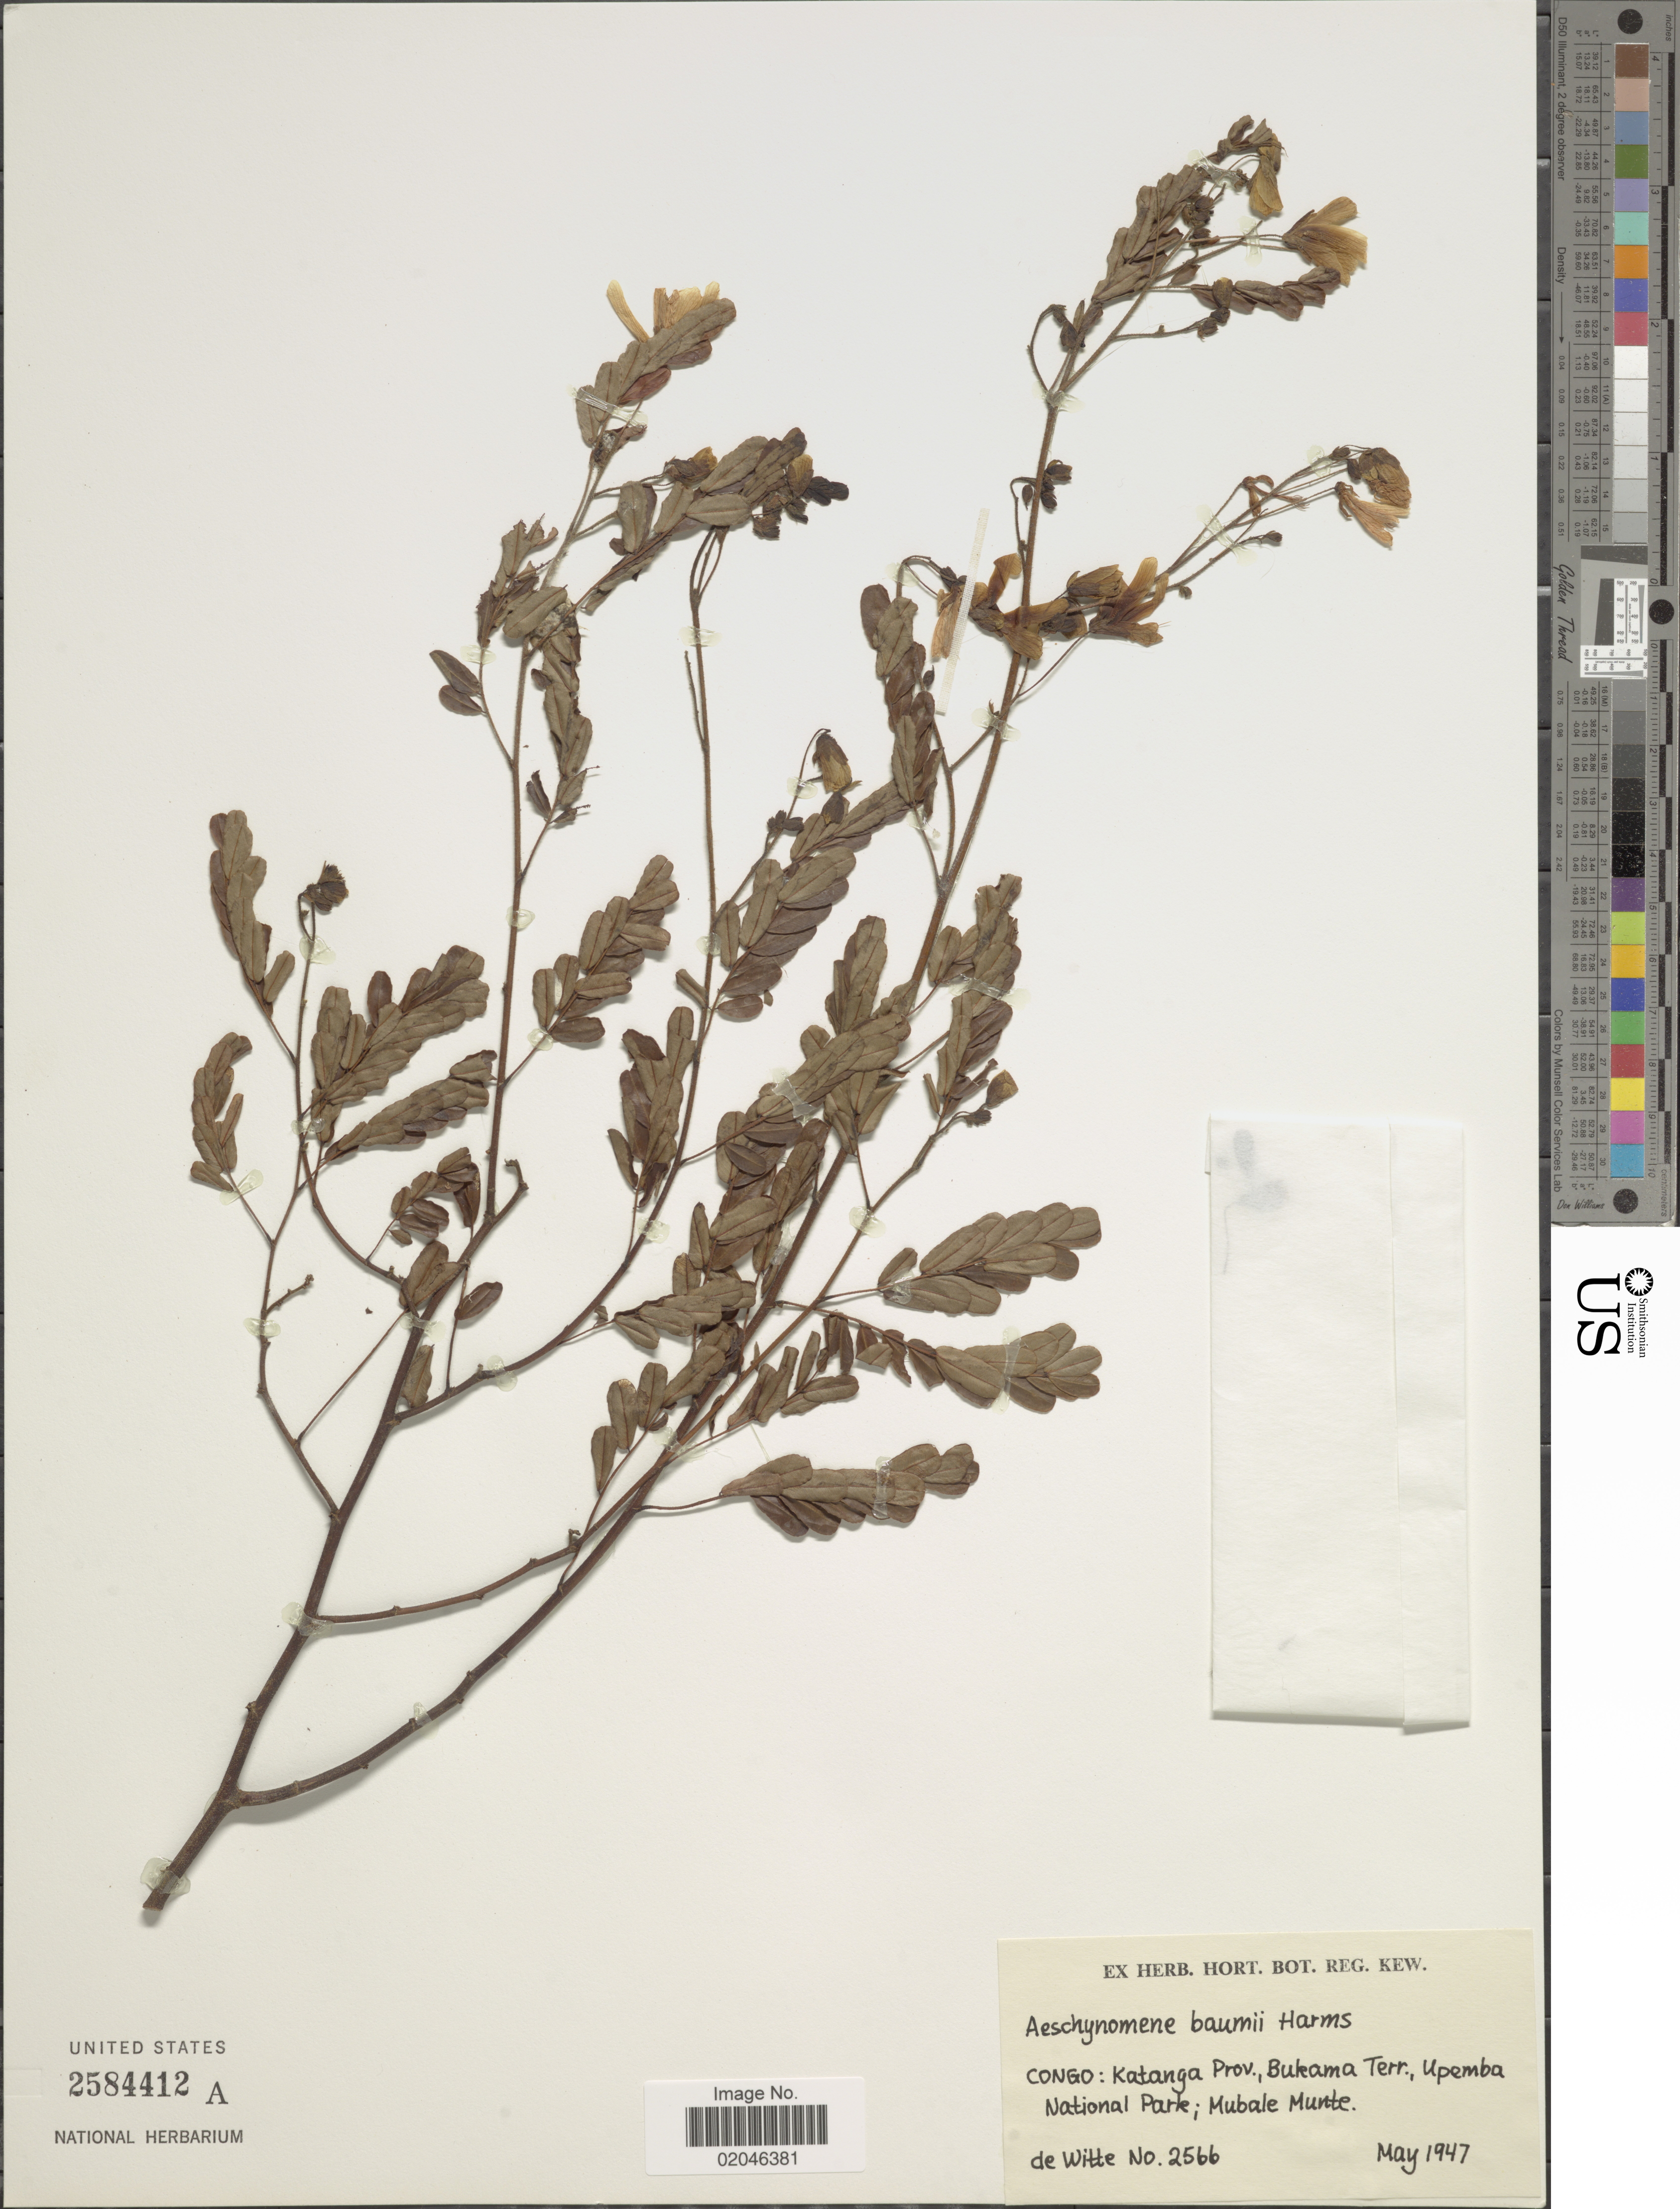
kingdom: Plantae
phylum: Tracheophyta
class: Magnoliopsida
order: Fabales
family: Fabaceae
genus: Aeschynomene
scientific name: Aeschynomene baumii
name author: Harms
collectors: -. de Witte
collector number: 2566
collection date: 1947-05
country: Congo, Democratic Republic of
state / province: Haut-Lomami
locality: Congo: Katanga Prov., Bukama Terr., Upemba National Park; Mubale Munte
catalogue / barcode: US 2584412A